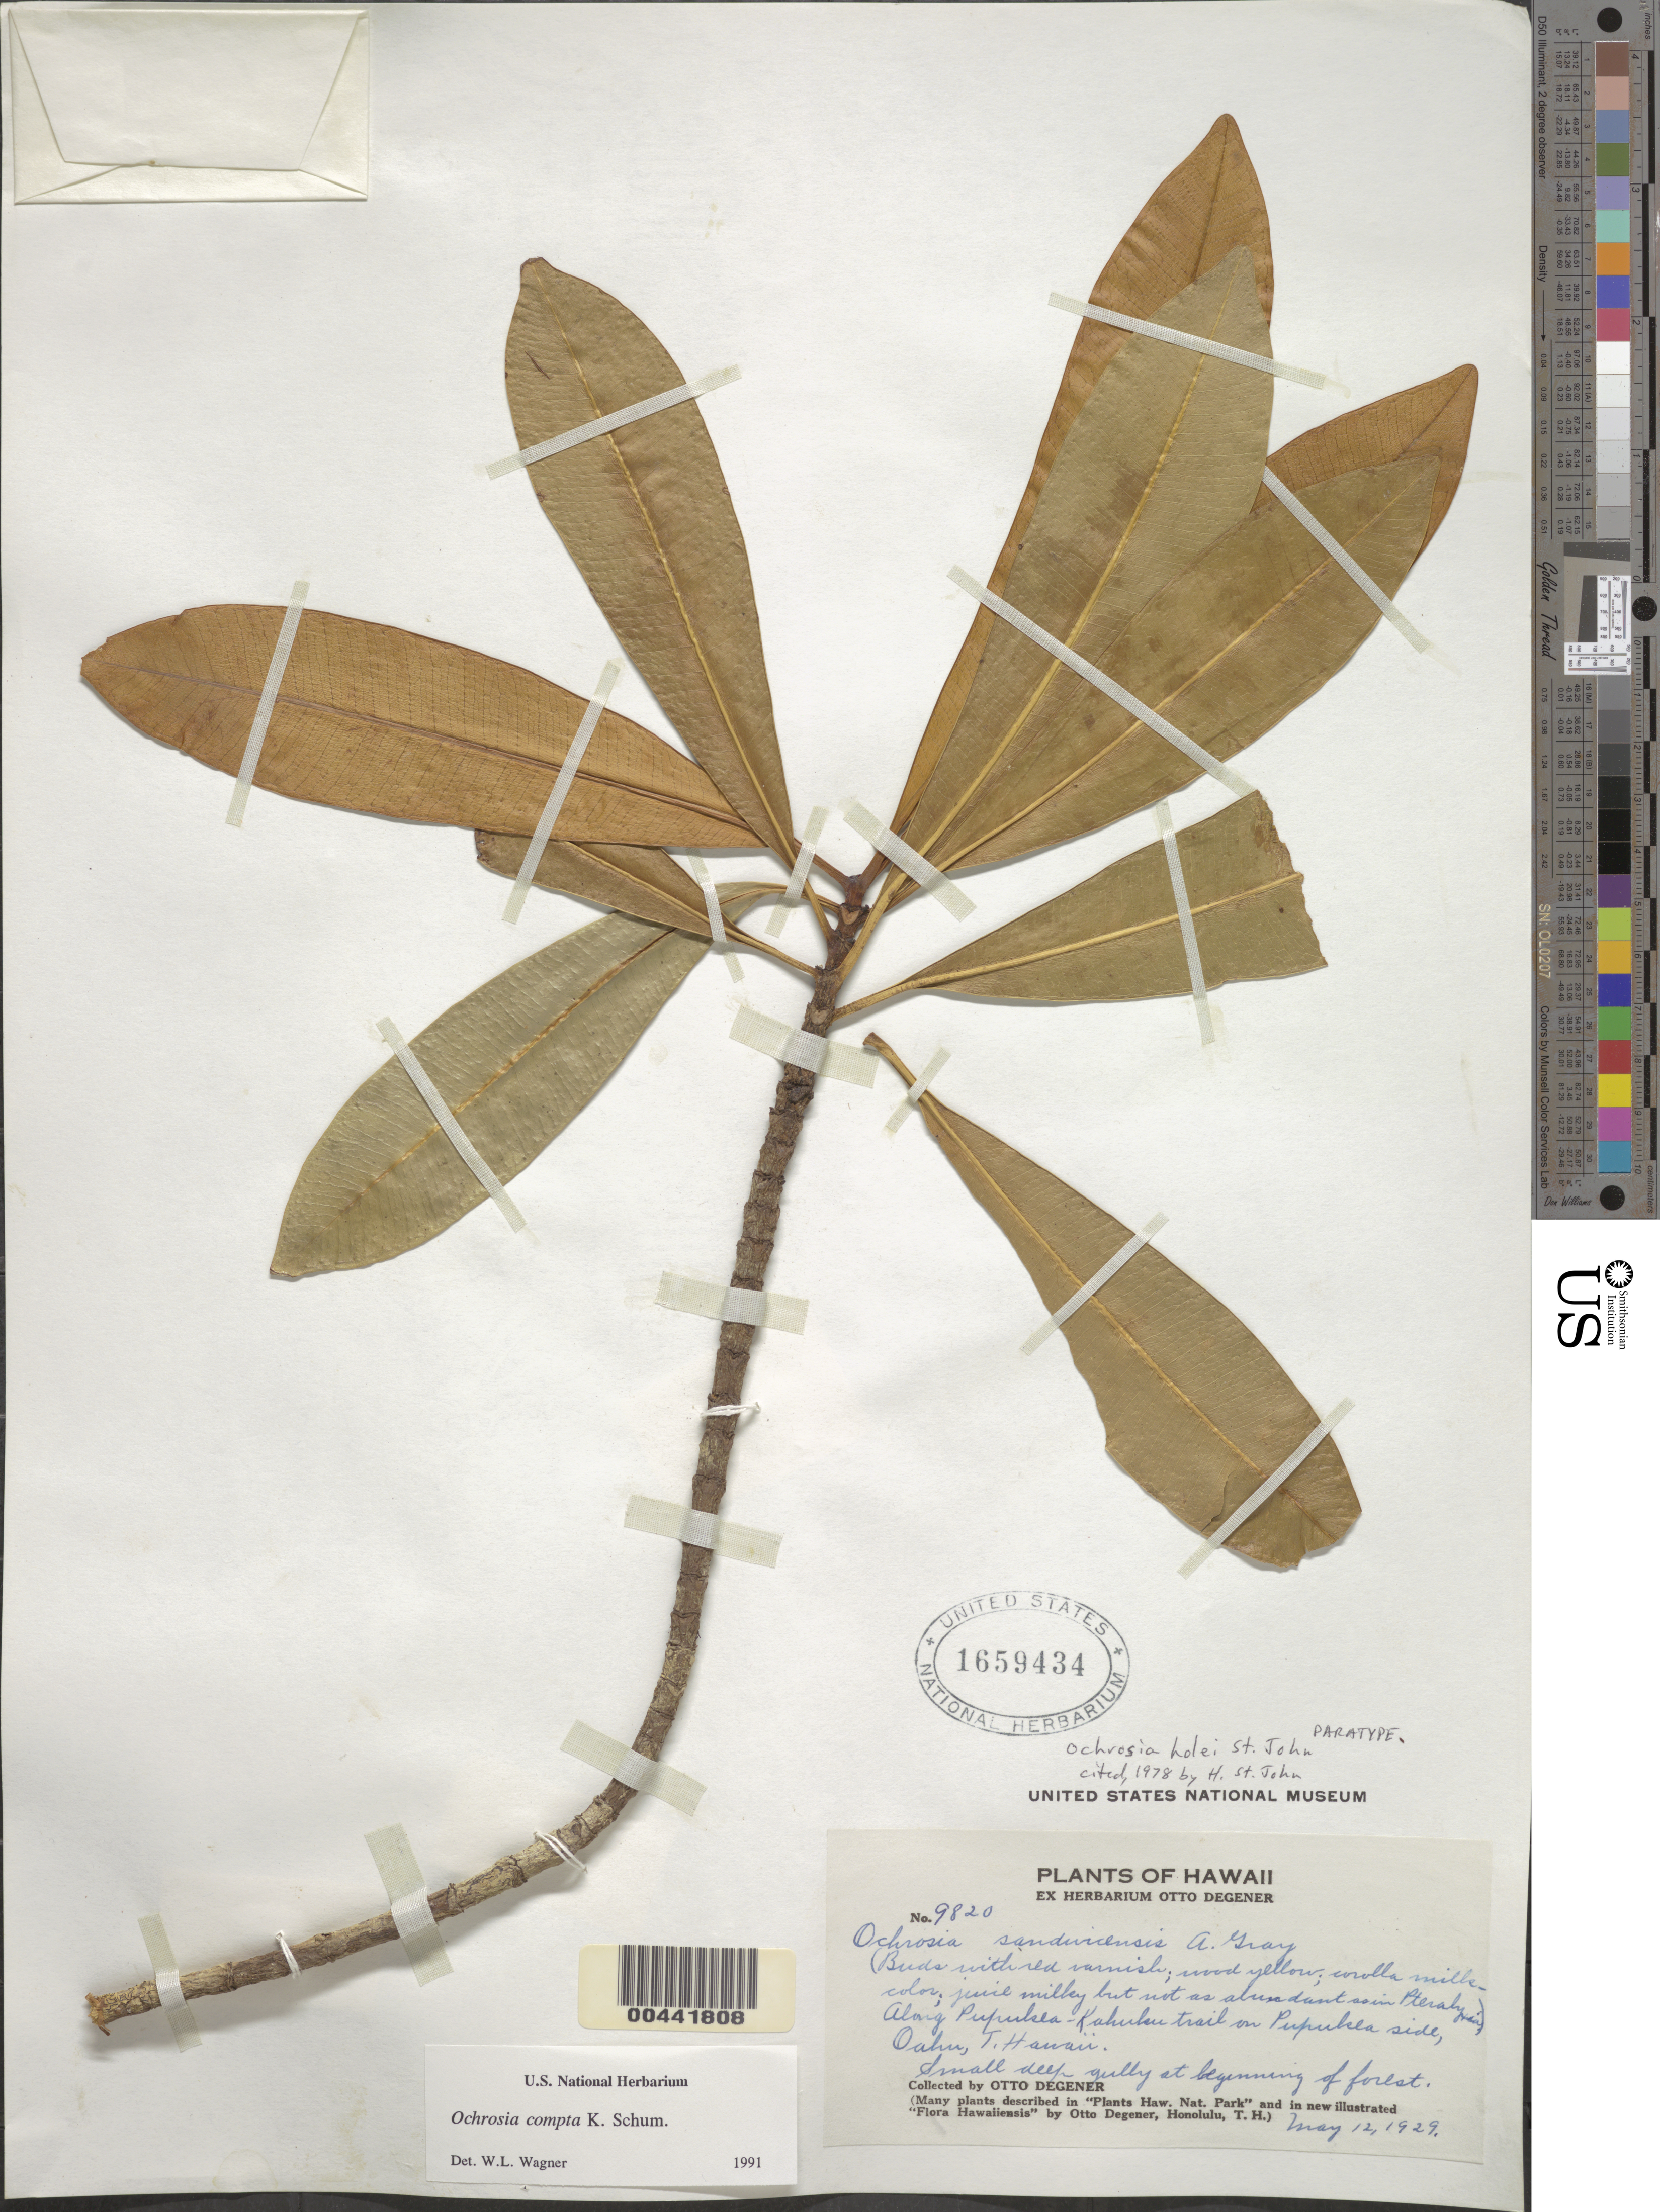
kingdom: Plantae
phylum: Tracheophyta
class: Magnoliopsida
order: Gentianales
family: Apocynaceae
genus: Ochrosia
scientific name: Ochrosia compta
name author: K. Schum.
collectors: O. Degener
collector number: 9820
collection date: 1929-05-12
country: United States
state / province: Hawaii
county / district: Honolulu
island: Oahu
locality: Along Pupukea - Kahulsu trail on Pupukea side, Oahu, T. Hawaii.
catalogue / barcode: US 1659434